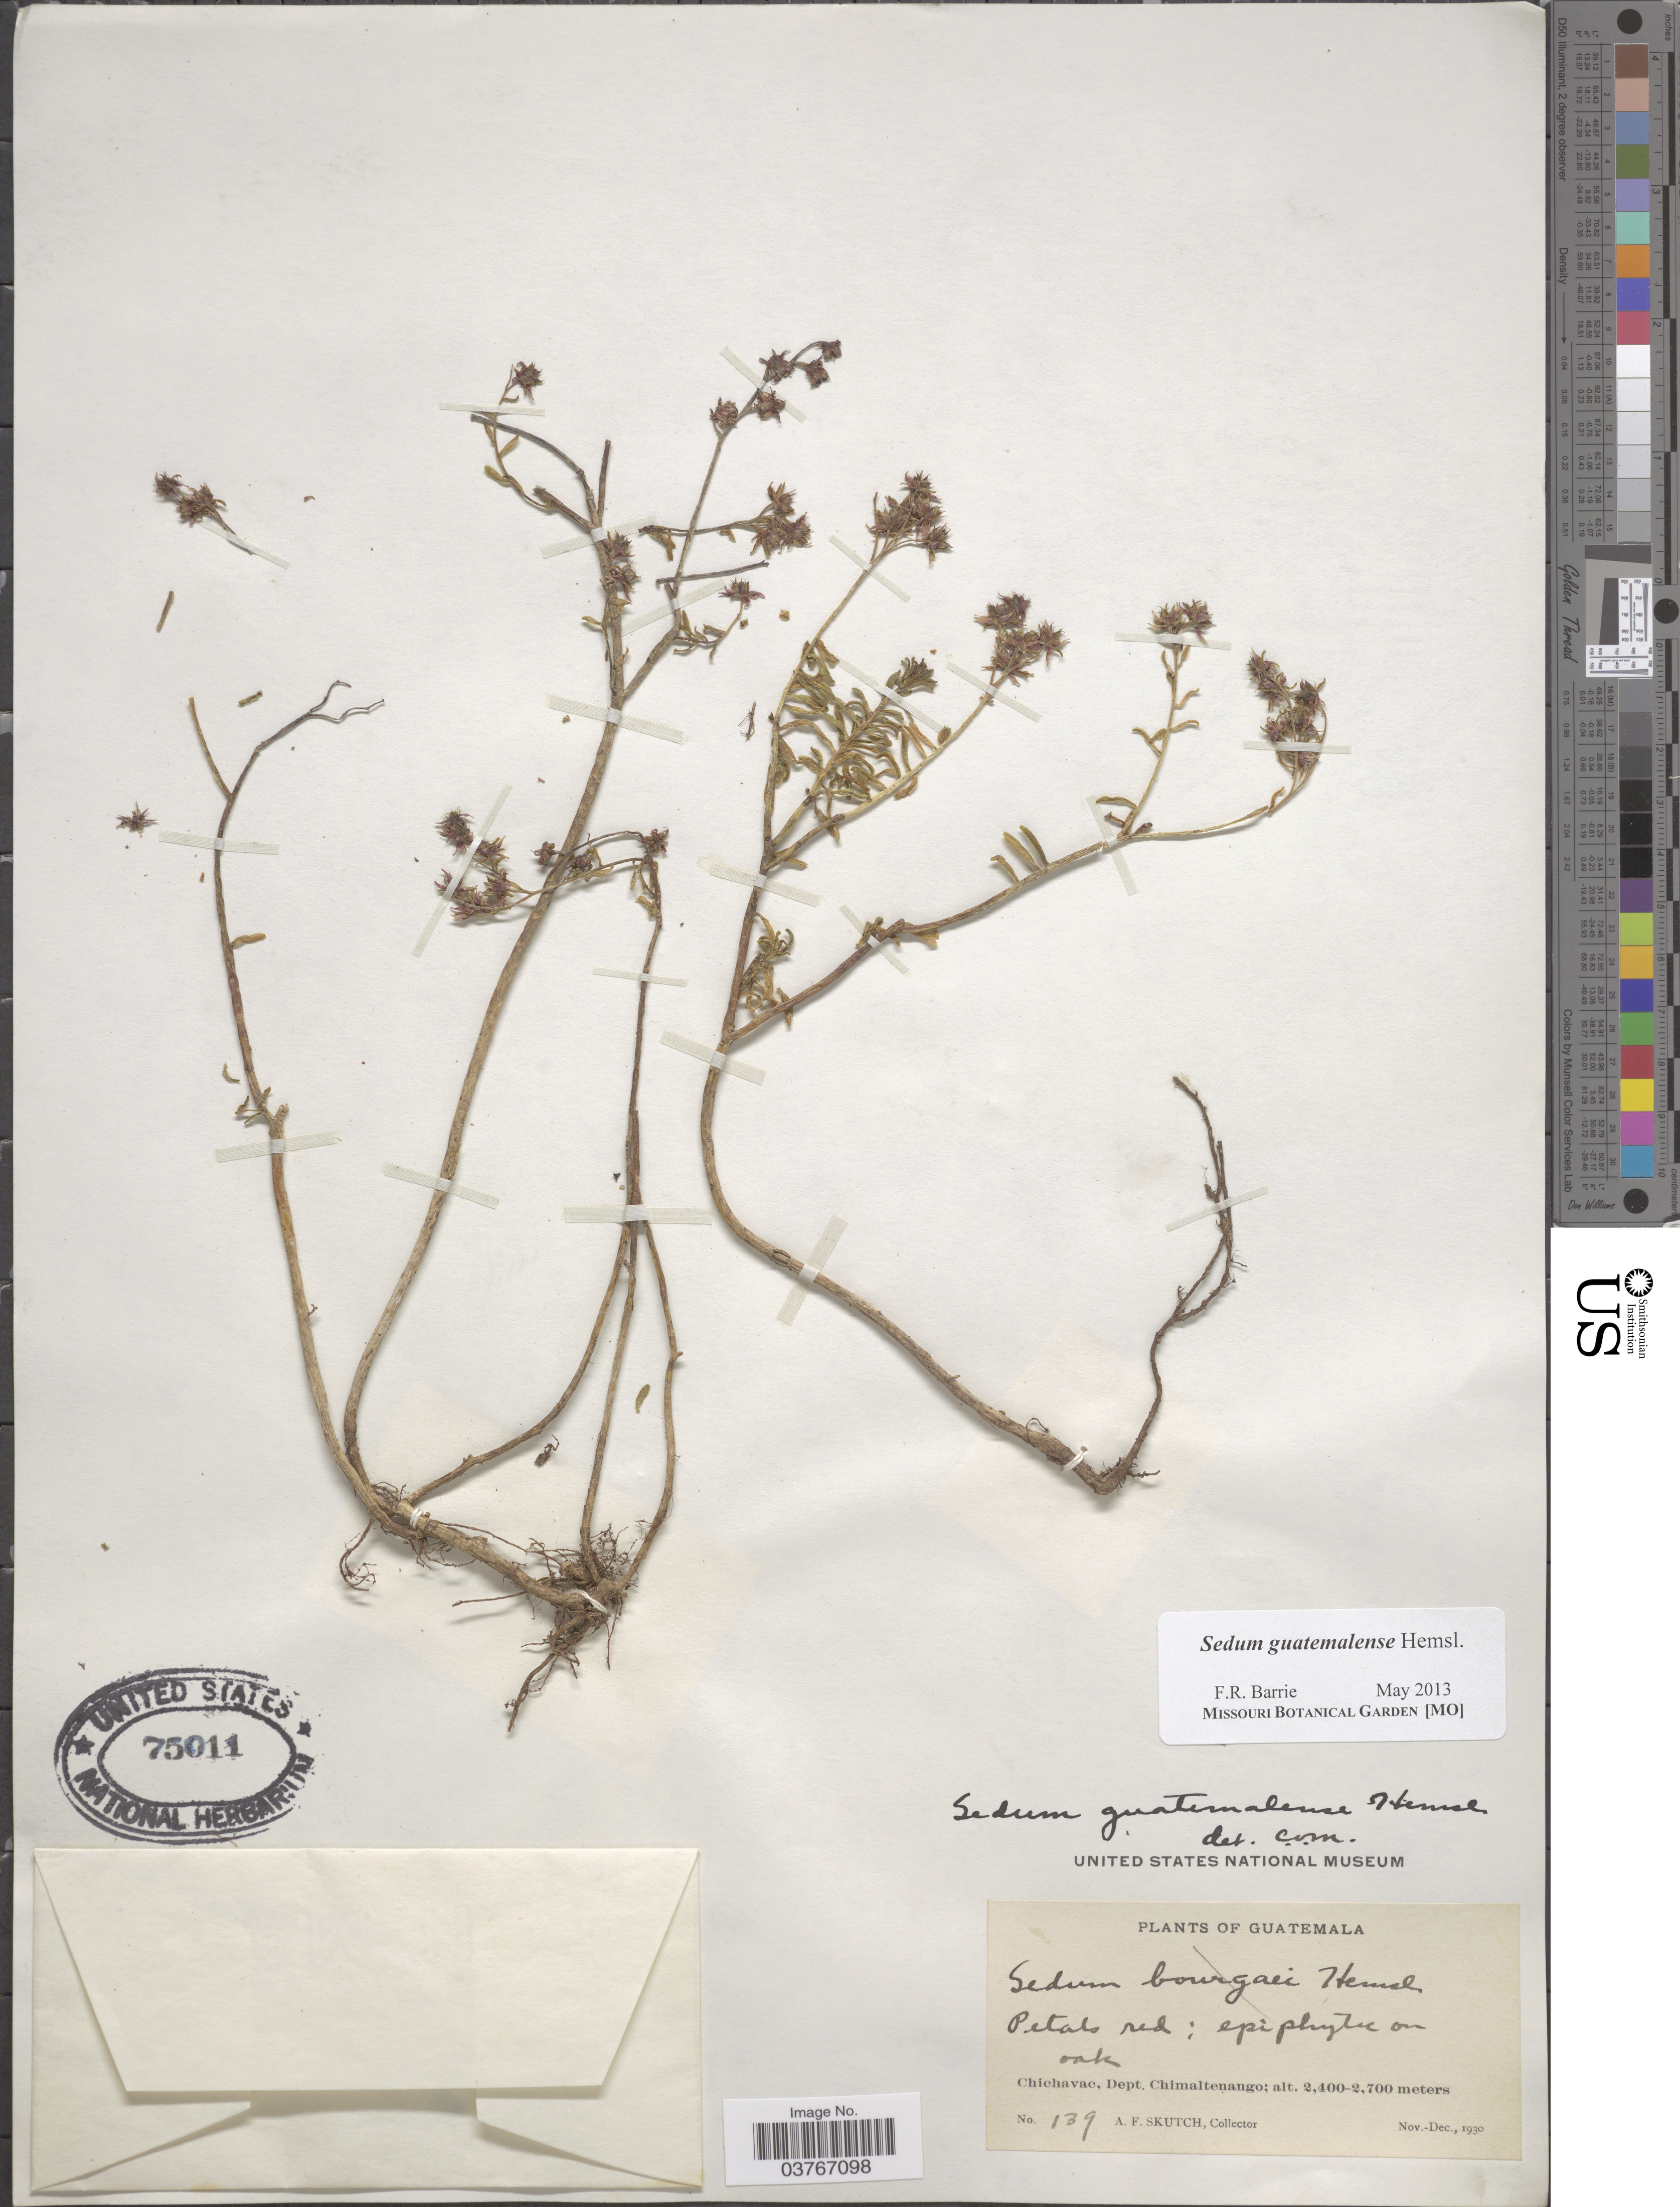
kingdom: Plantae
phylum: Tracheophyta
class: Magnoliopsida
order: Saxifragales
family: Crassulaceae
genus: Sedum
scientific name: Sedum guatemalense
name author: Hemsl.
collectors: A. F. Skutch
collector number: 139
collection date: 1930-11/1930-12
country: Guatemala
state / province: Chimaltenango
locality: Chichavac, Dept. Chimaltenango.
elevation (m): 2400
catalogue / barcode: US 75011